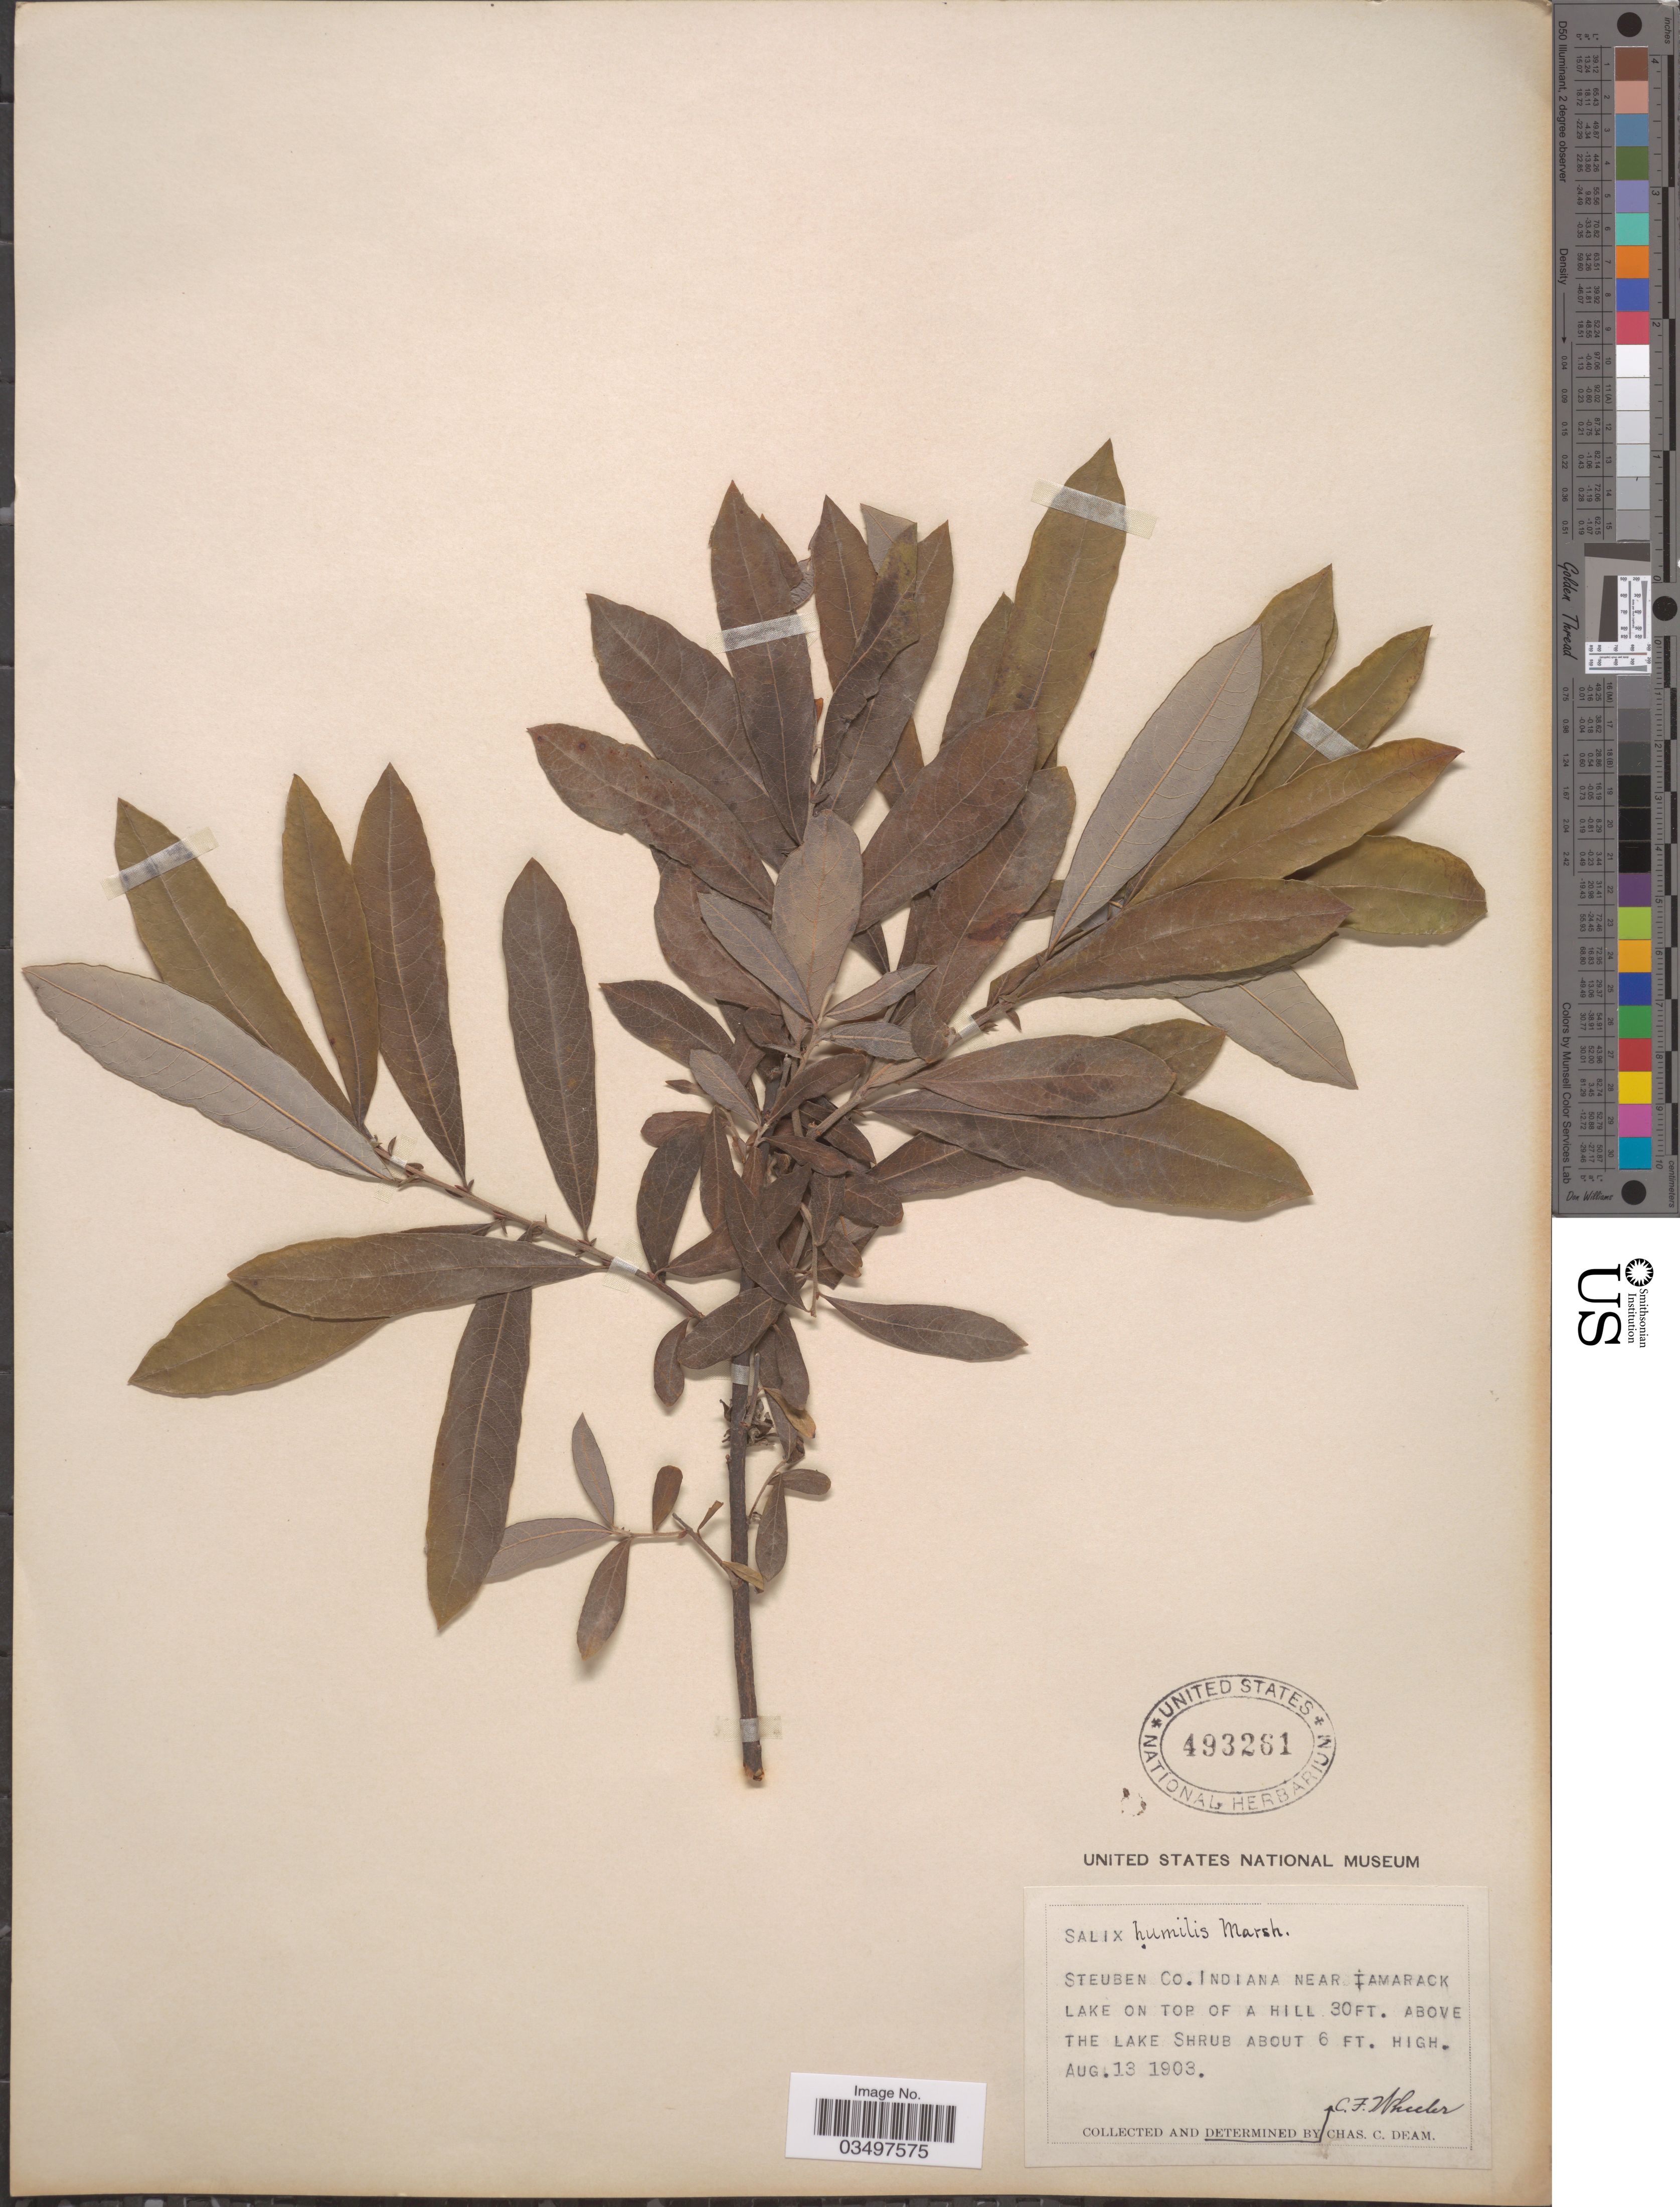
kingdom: Plantae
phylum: Tracheophyta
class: Magnoliopsida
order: Malpighiales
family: Salicaceae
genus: Salix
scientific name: Salix humilis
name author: Marshall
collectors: C. C. Deam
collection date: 1903-08-13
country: United States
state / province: Indiana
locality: Steuben Co. Indiana near Iamarack Lake on top of a hill.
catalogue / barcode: US 493261